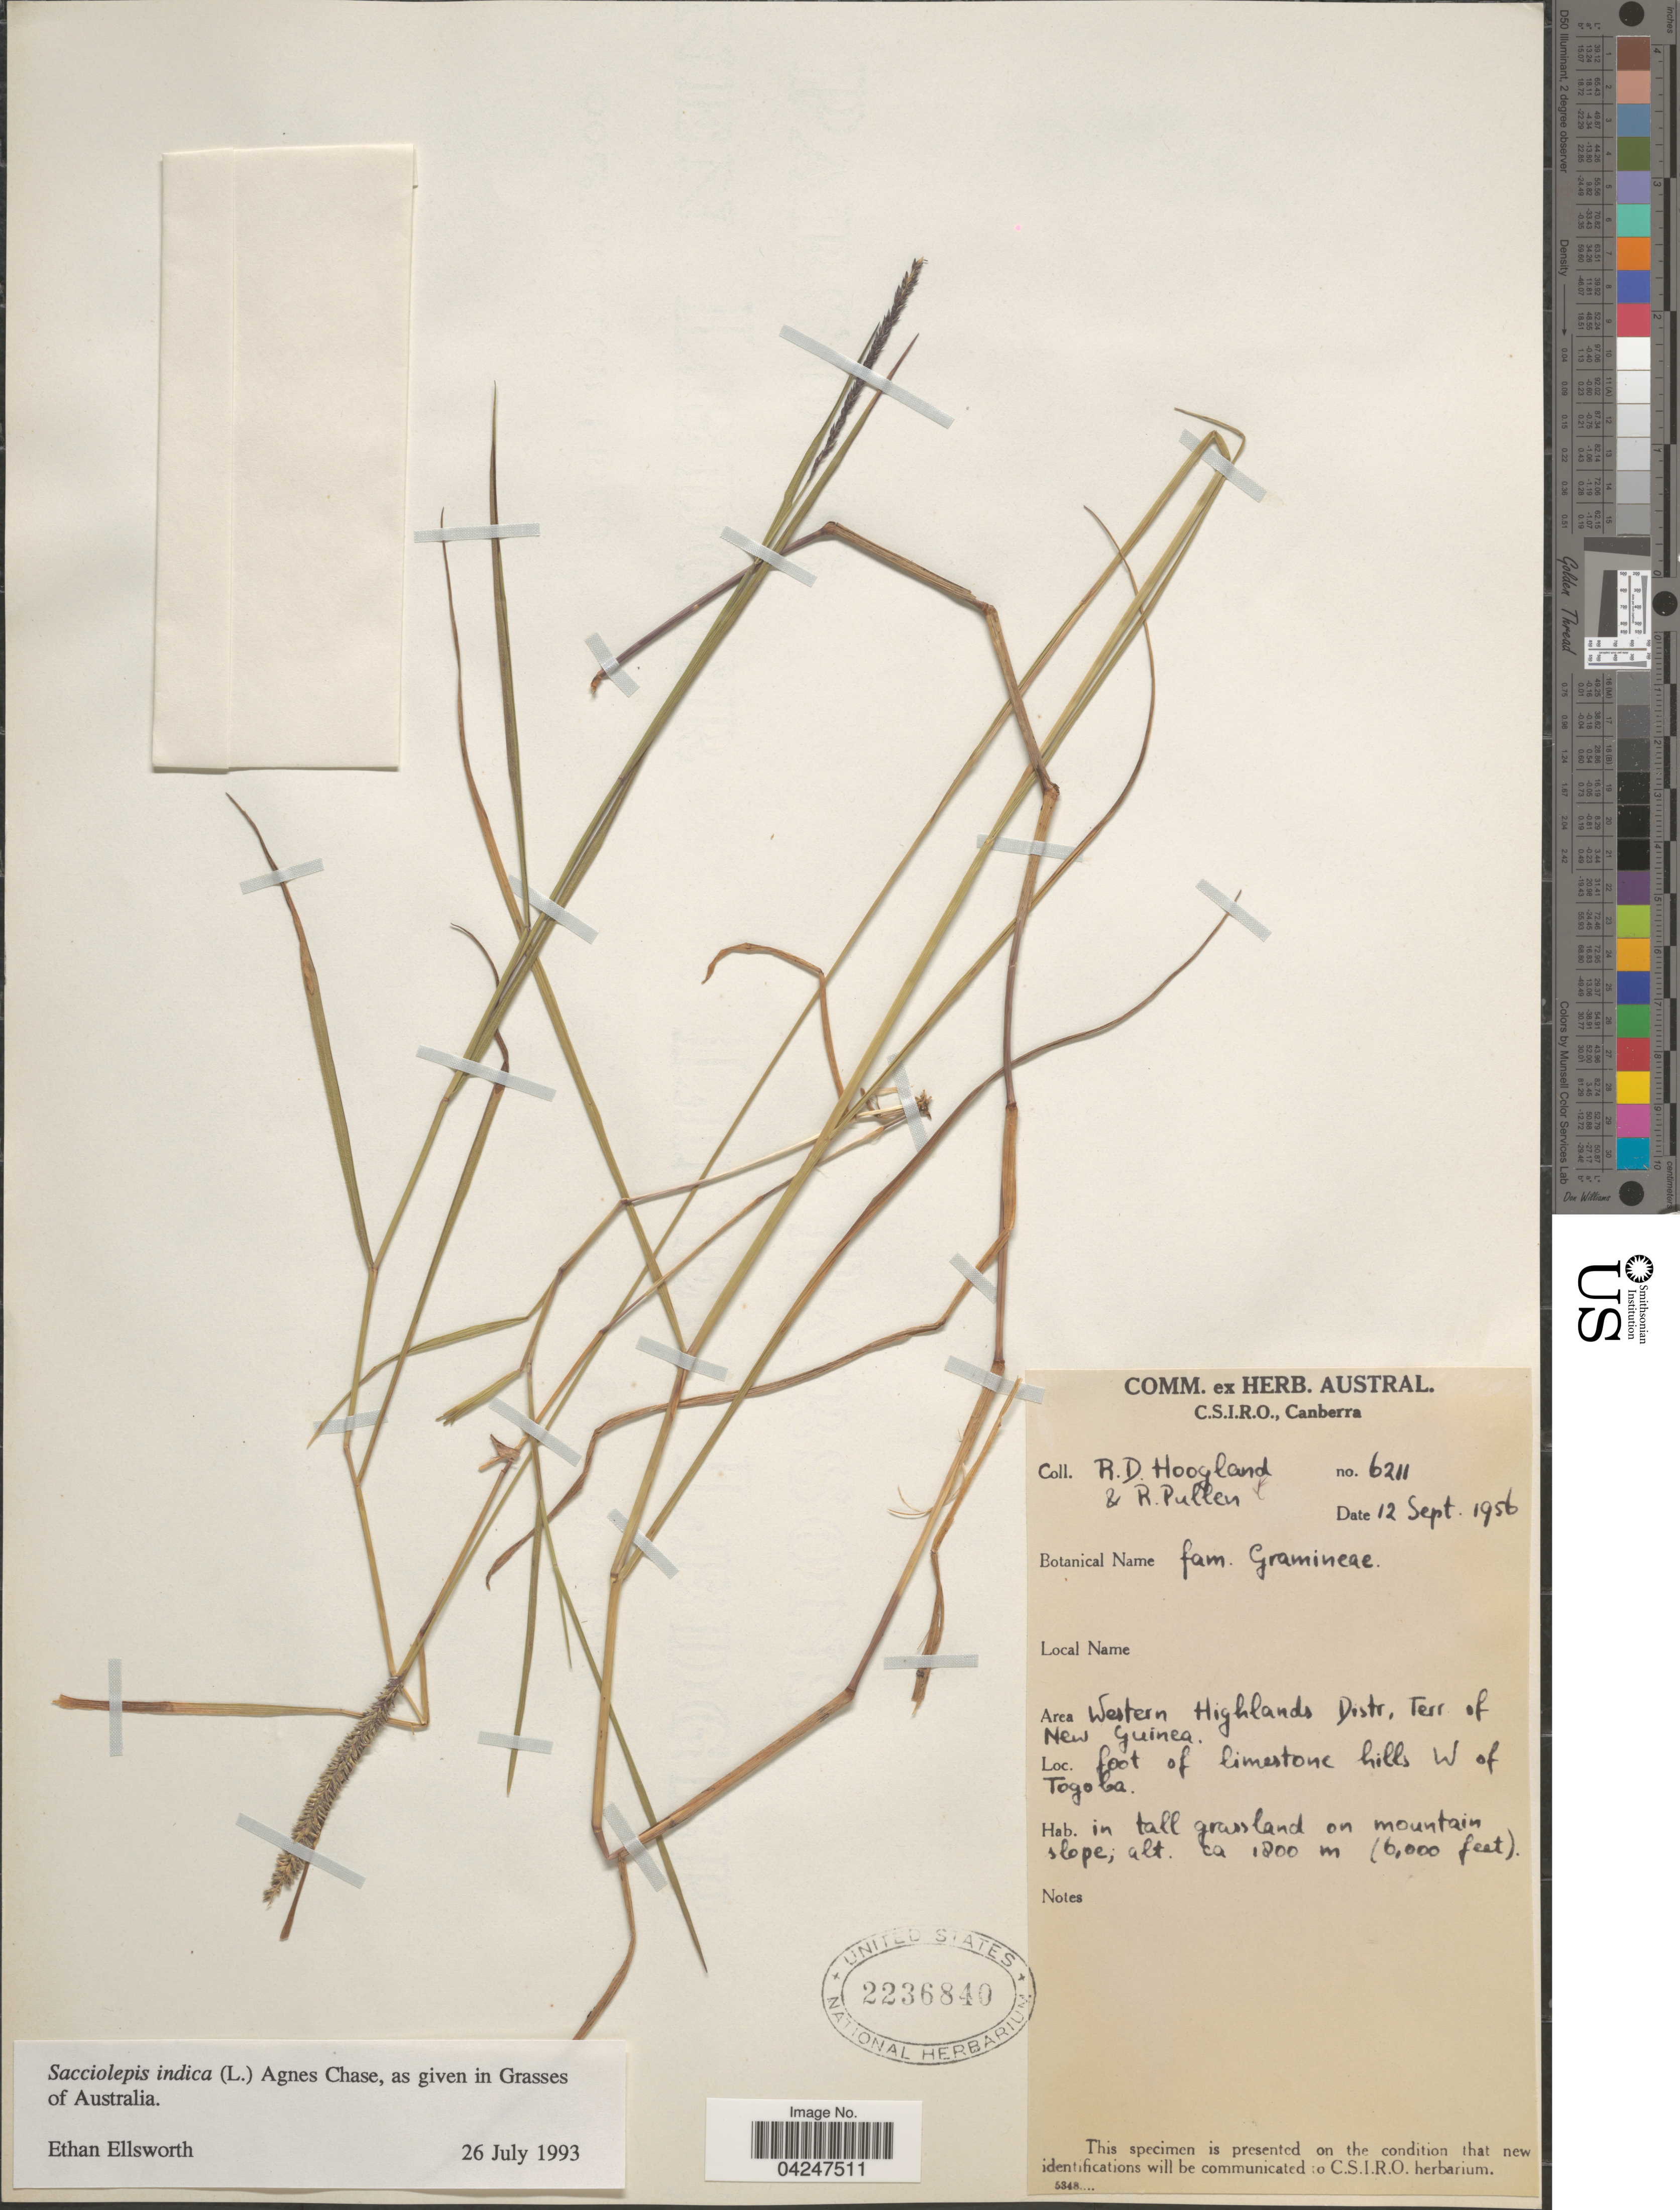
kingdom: Plantae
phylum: Tracheophyta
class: Liliopsida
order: Poales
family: Poaceae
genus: Sacciolepis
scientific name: Sacciolepis indica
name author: (L.) Chase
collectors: R. D. Hoogland & R. Pullen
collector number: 6211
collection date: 1956-09-12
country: Papua New Guinea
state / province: Western Highlands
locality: Area Western Highlands Distr., Terr of New Guinea. Foot of limestone hills W of Togoba. In tall grassland on mountain slope.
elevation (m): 1800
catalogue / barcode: US 2236840